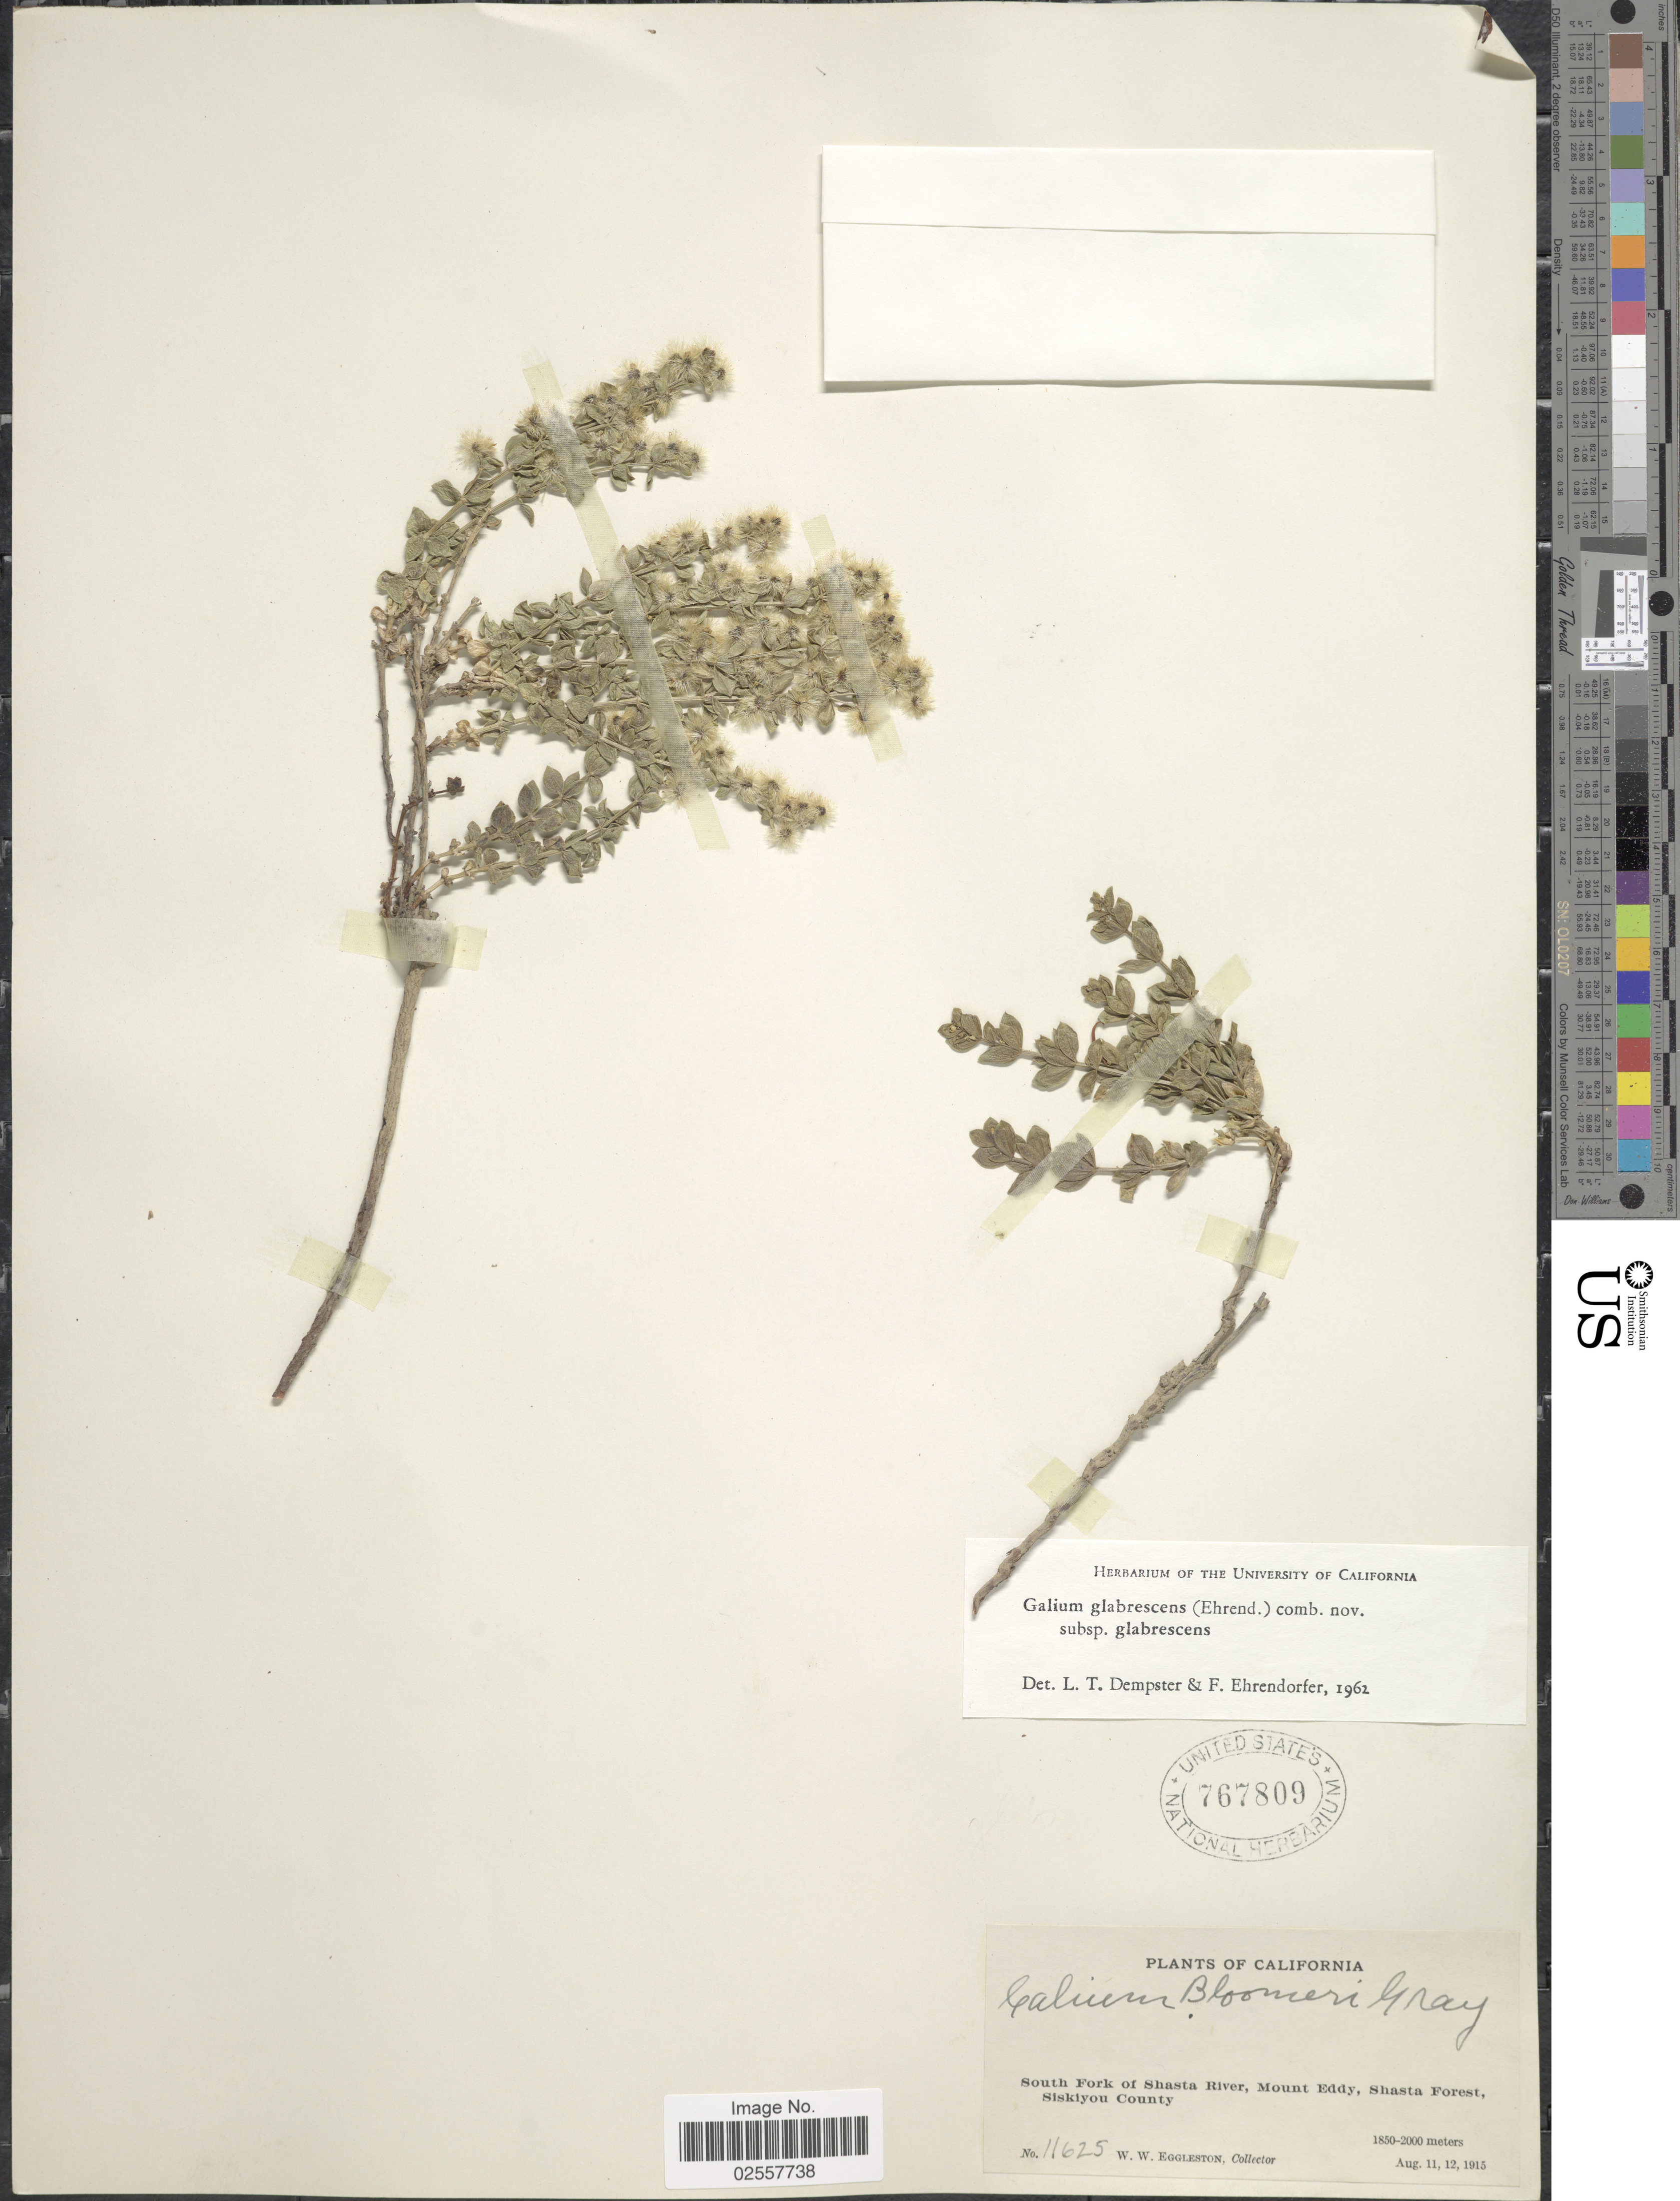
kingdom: Plantae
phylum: Tracheophyta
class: Magnoliopsida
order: Gentianales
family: Rubiaceae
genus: Galium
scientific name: Galium glabrescens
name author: (Ehrend.) Dempster & Ehrend.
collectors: W. W. Eggleston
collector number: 11625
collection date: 1915-08-11/1915-08-12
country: United States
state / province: California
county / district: Siskiyou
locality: South Fork of Shasta River, Mount Eddy, Shasta Forest, Siskiyou County.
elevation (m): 1850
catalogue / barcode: US 767809